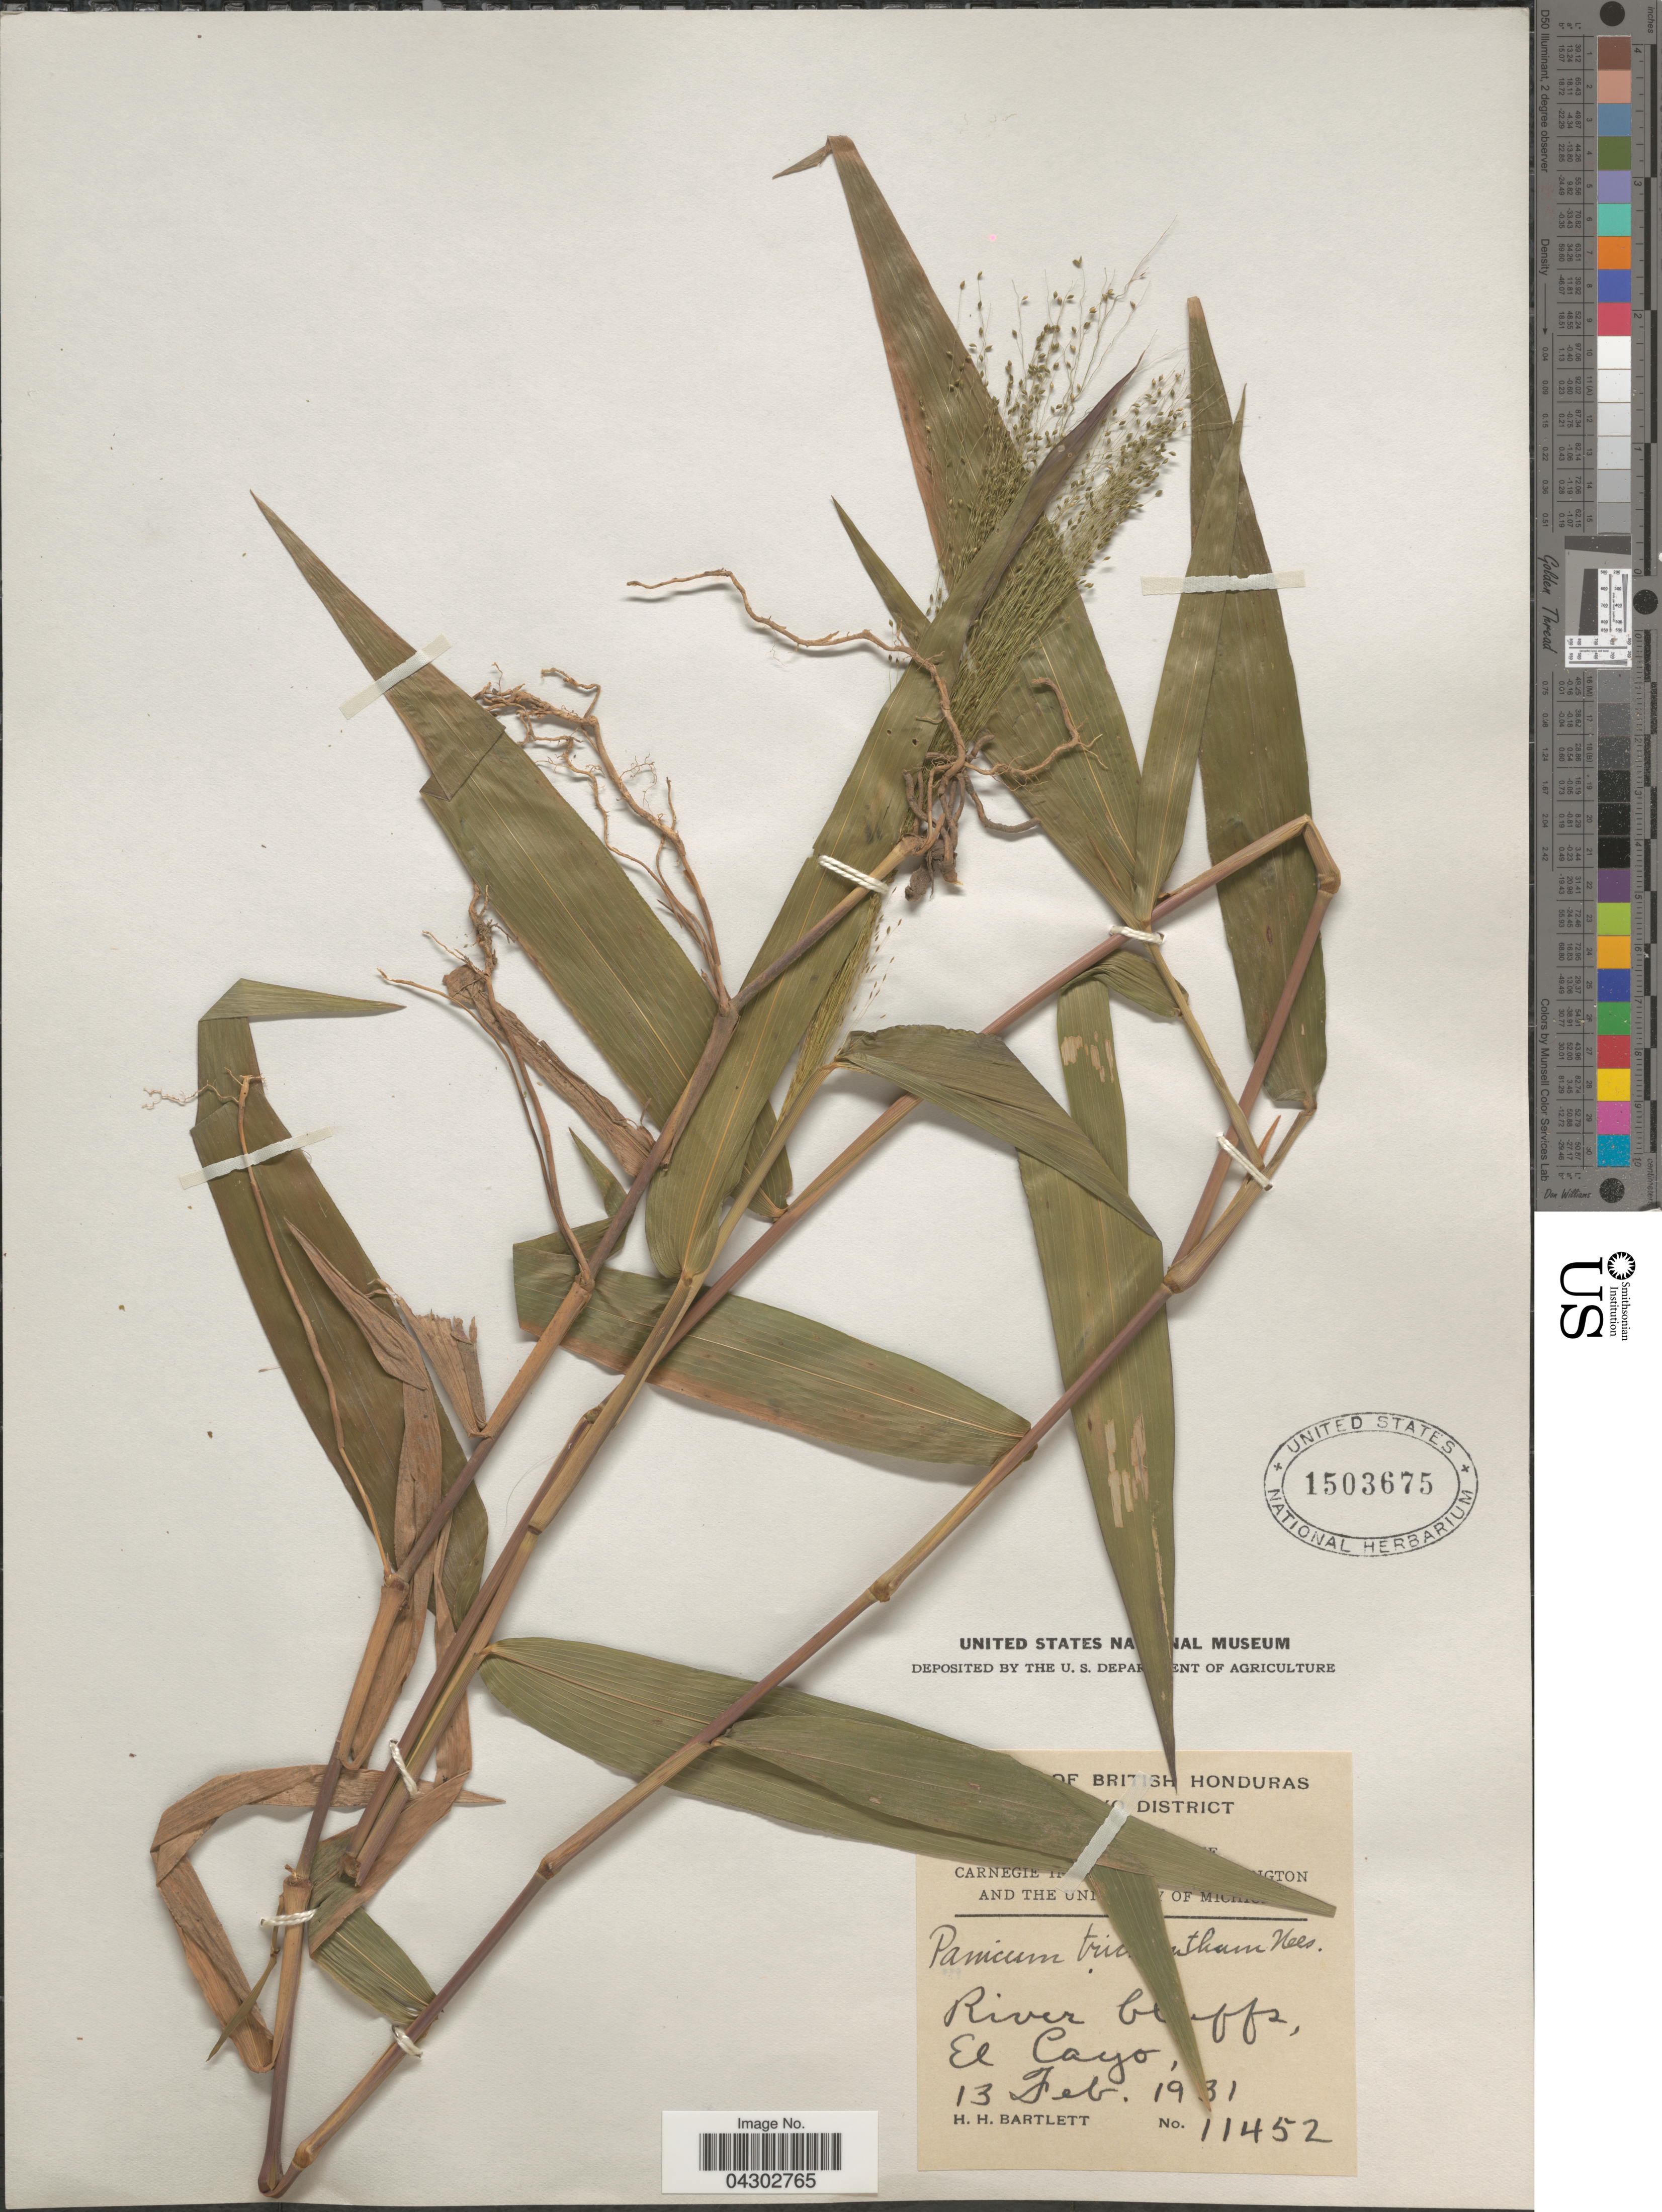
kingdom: Plantae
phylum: Tracheophyta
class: Liliopsida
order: Poales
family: Poaceae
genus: Panicum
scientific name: Panicum bartlettii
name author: Swallen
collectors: H. H. Bartlett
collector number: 11452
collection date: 1931-02-13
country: Belize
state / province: Cayo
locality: British Honduras. [illegible text] District. River b[illegible text]ffs. El Cayo.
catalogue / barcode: US 1503675